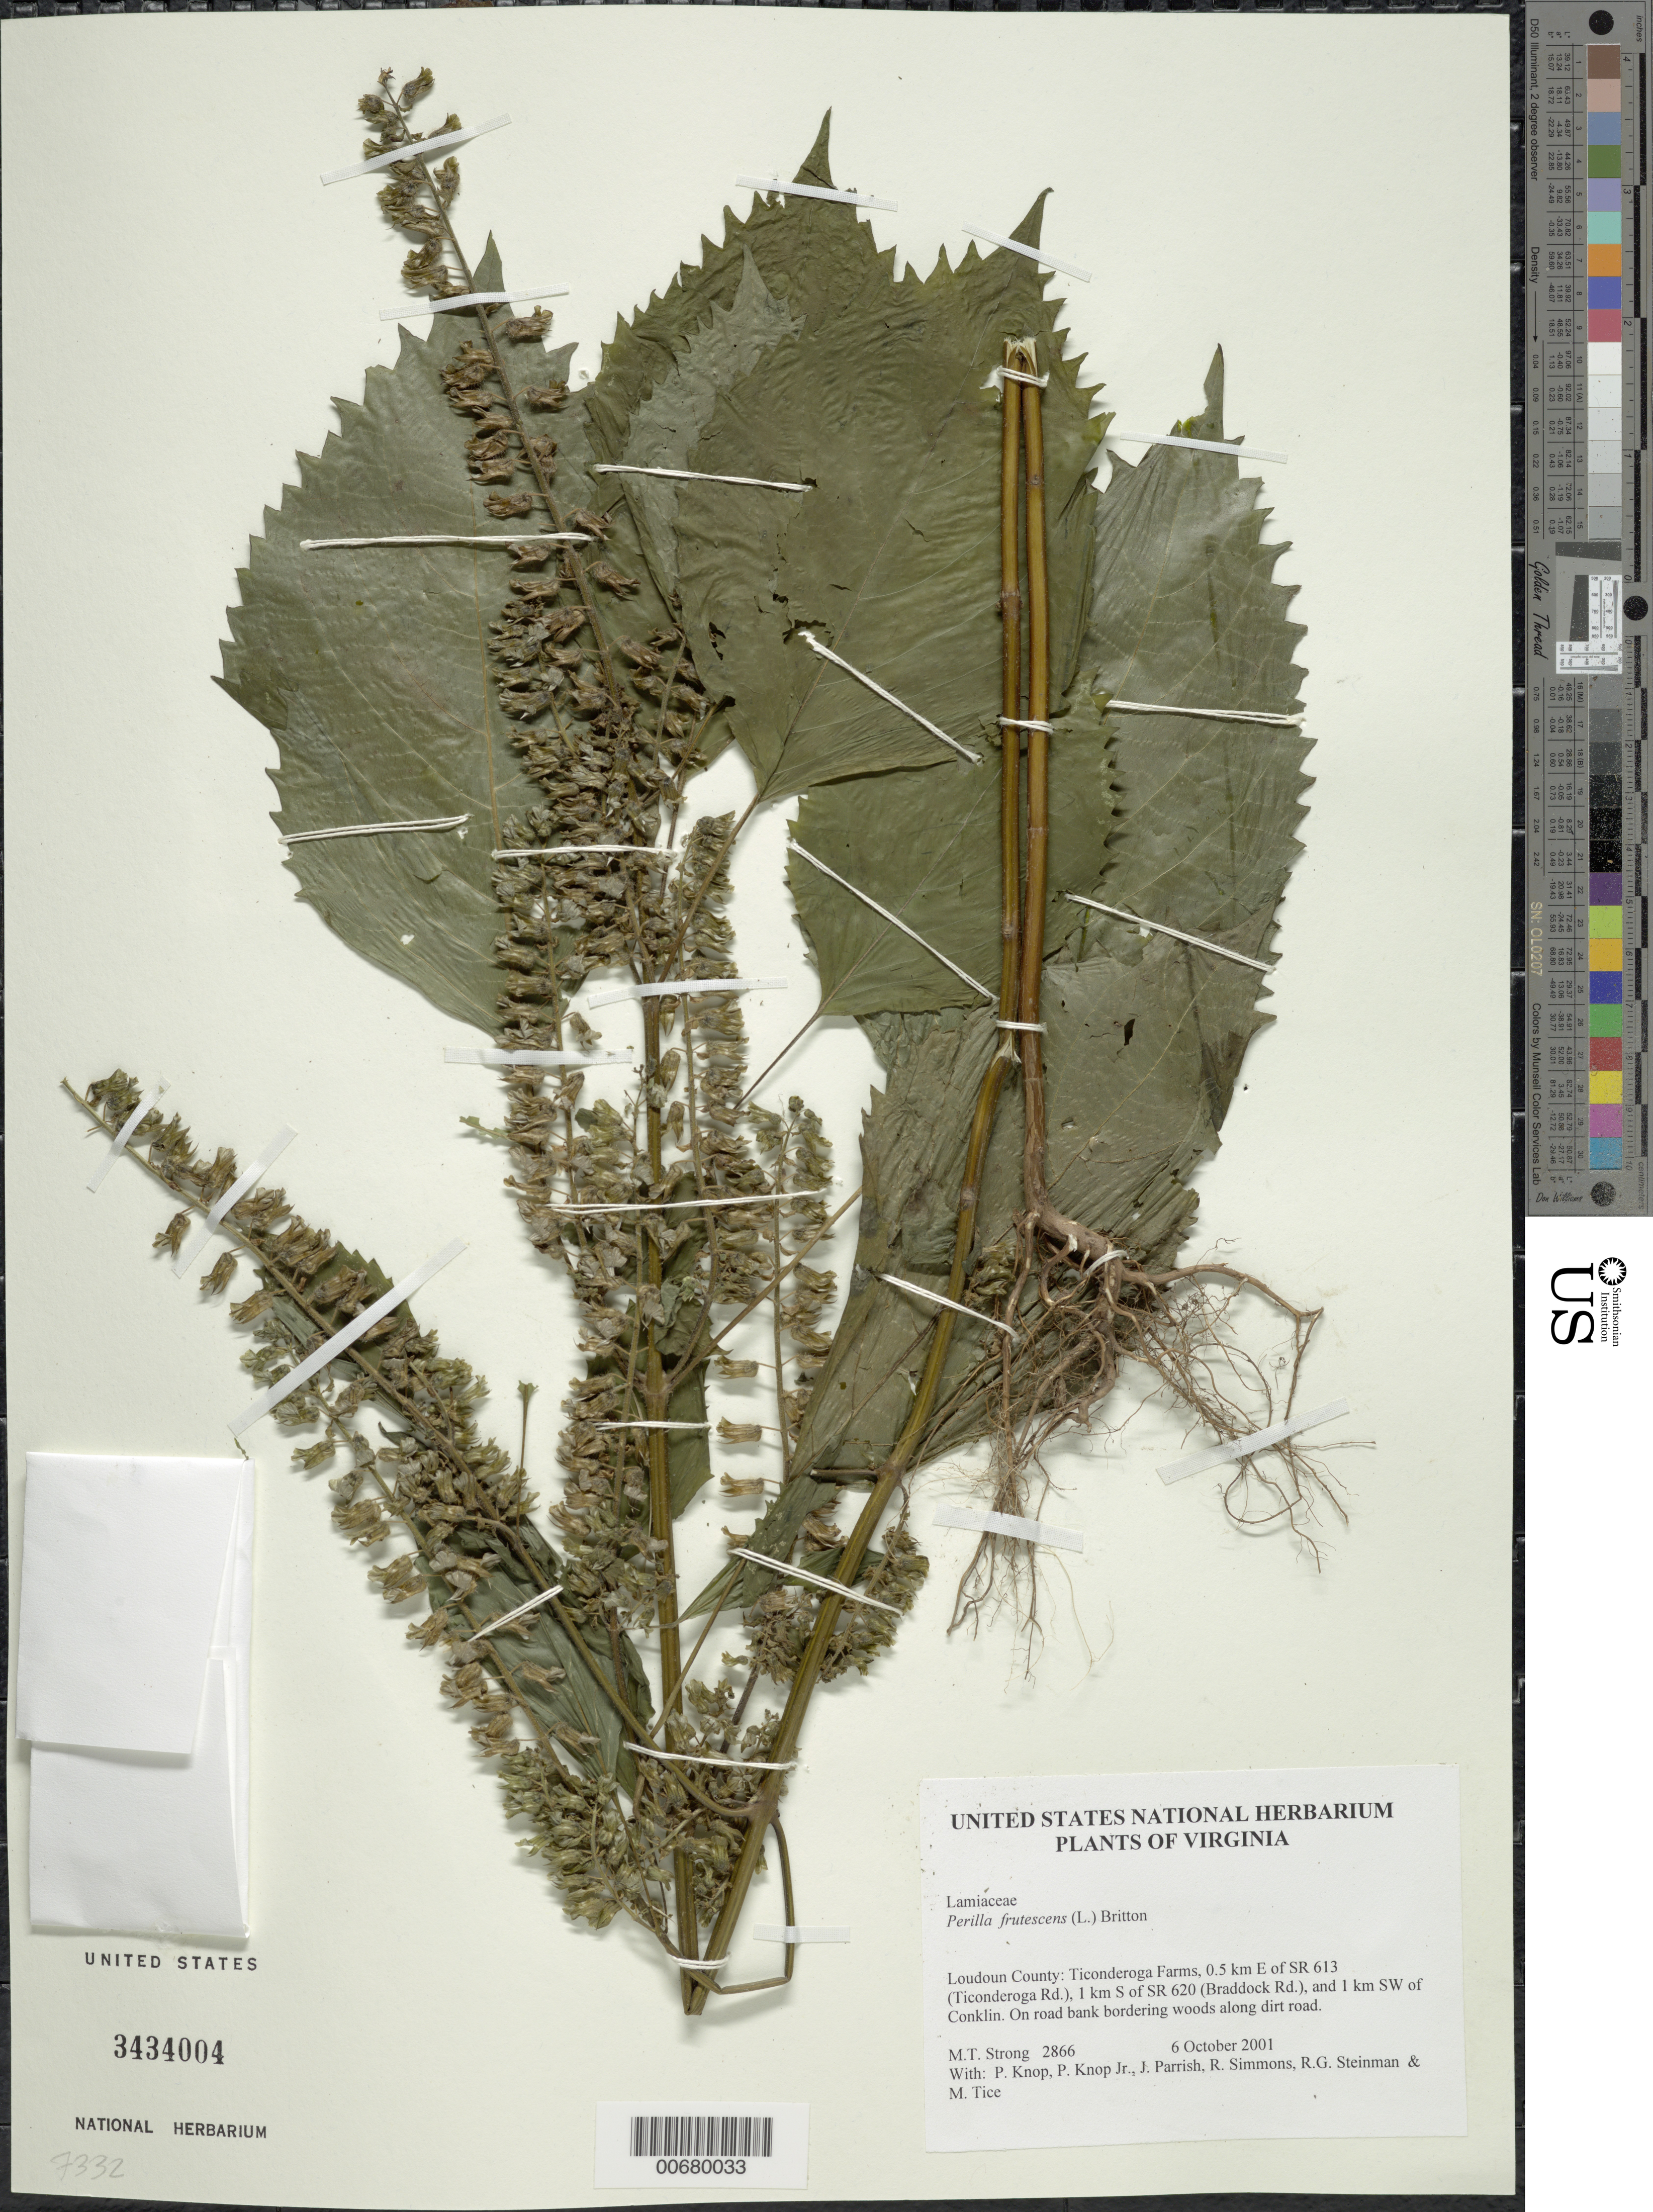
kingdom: Plantae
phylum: Tracheophyta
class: Magnoliopsida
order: Lamiales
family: Lamiaceae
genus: Perilla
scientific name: Perilla frutescens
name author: (L.) Britton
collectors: M. T. Strong, P. Knop, P. Knop, J. Parrish & et al.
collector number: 2866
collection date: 2001-10-06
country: United States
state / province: Virginia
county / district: Loudoun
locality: Ticonderoga Farms, 0.5 km E of SR 613 (Ticonderoga Rd.), 1 km S of SR 620 (Braddock Rd.), and 1 km SW of Conklin.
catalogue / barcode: US 3434004